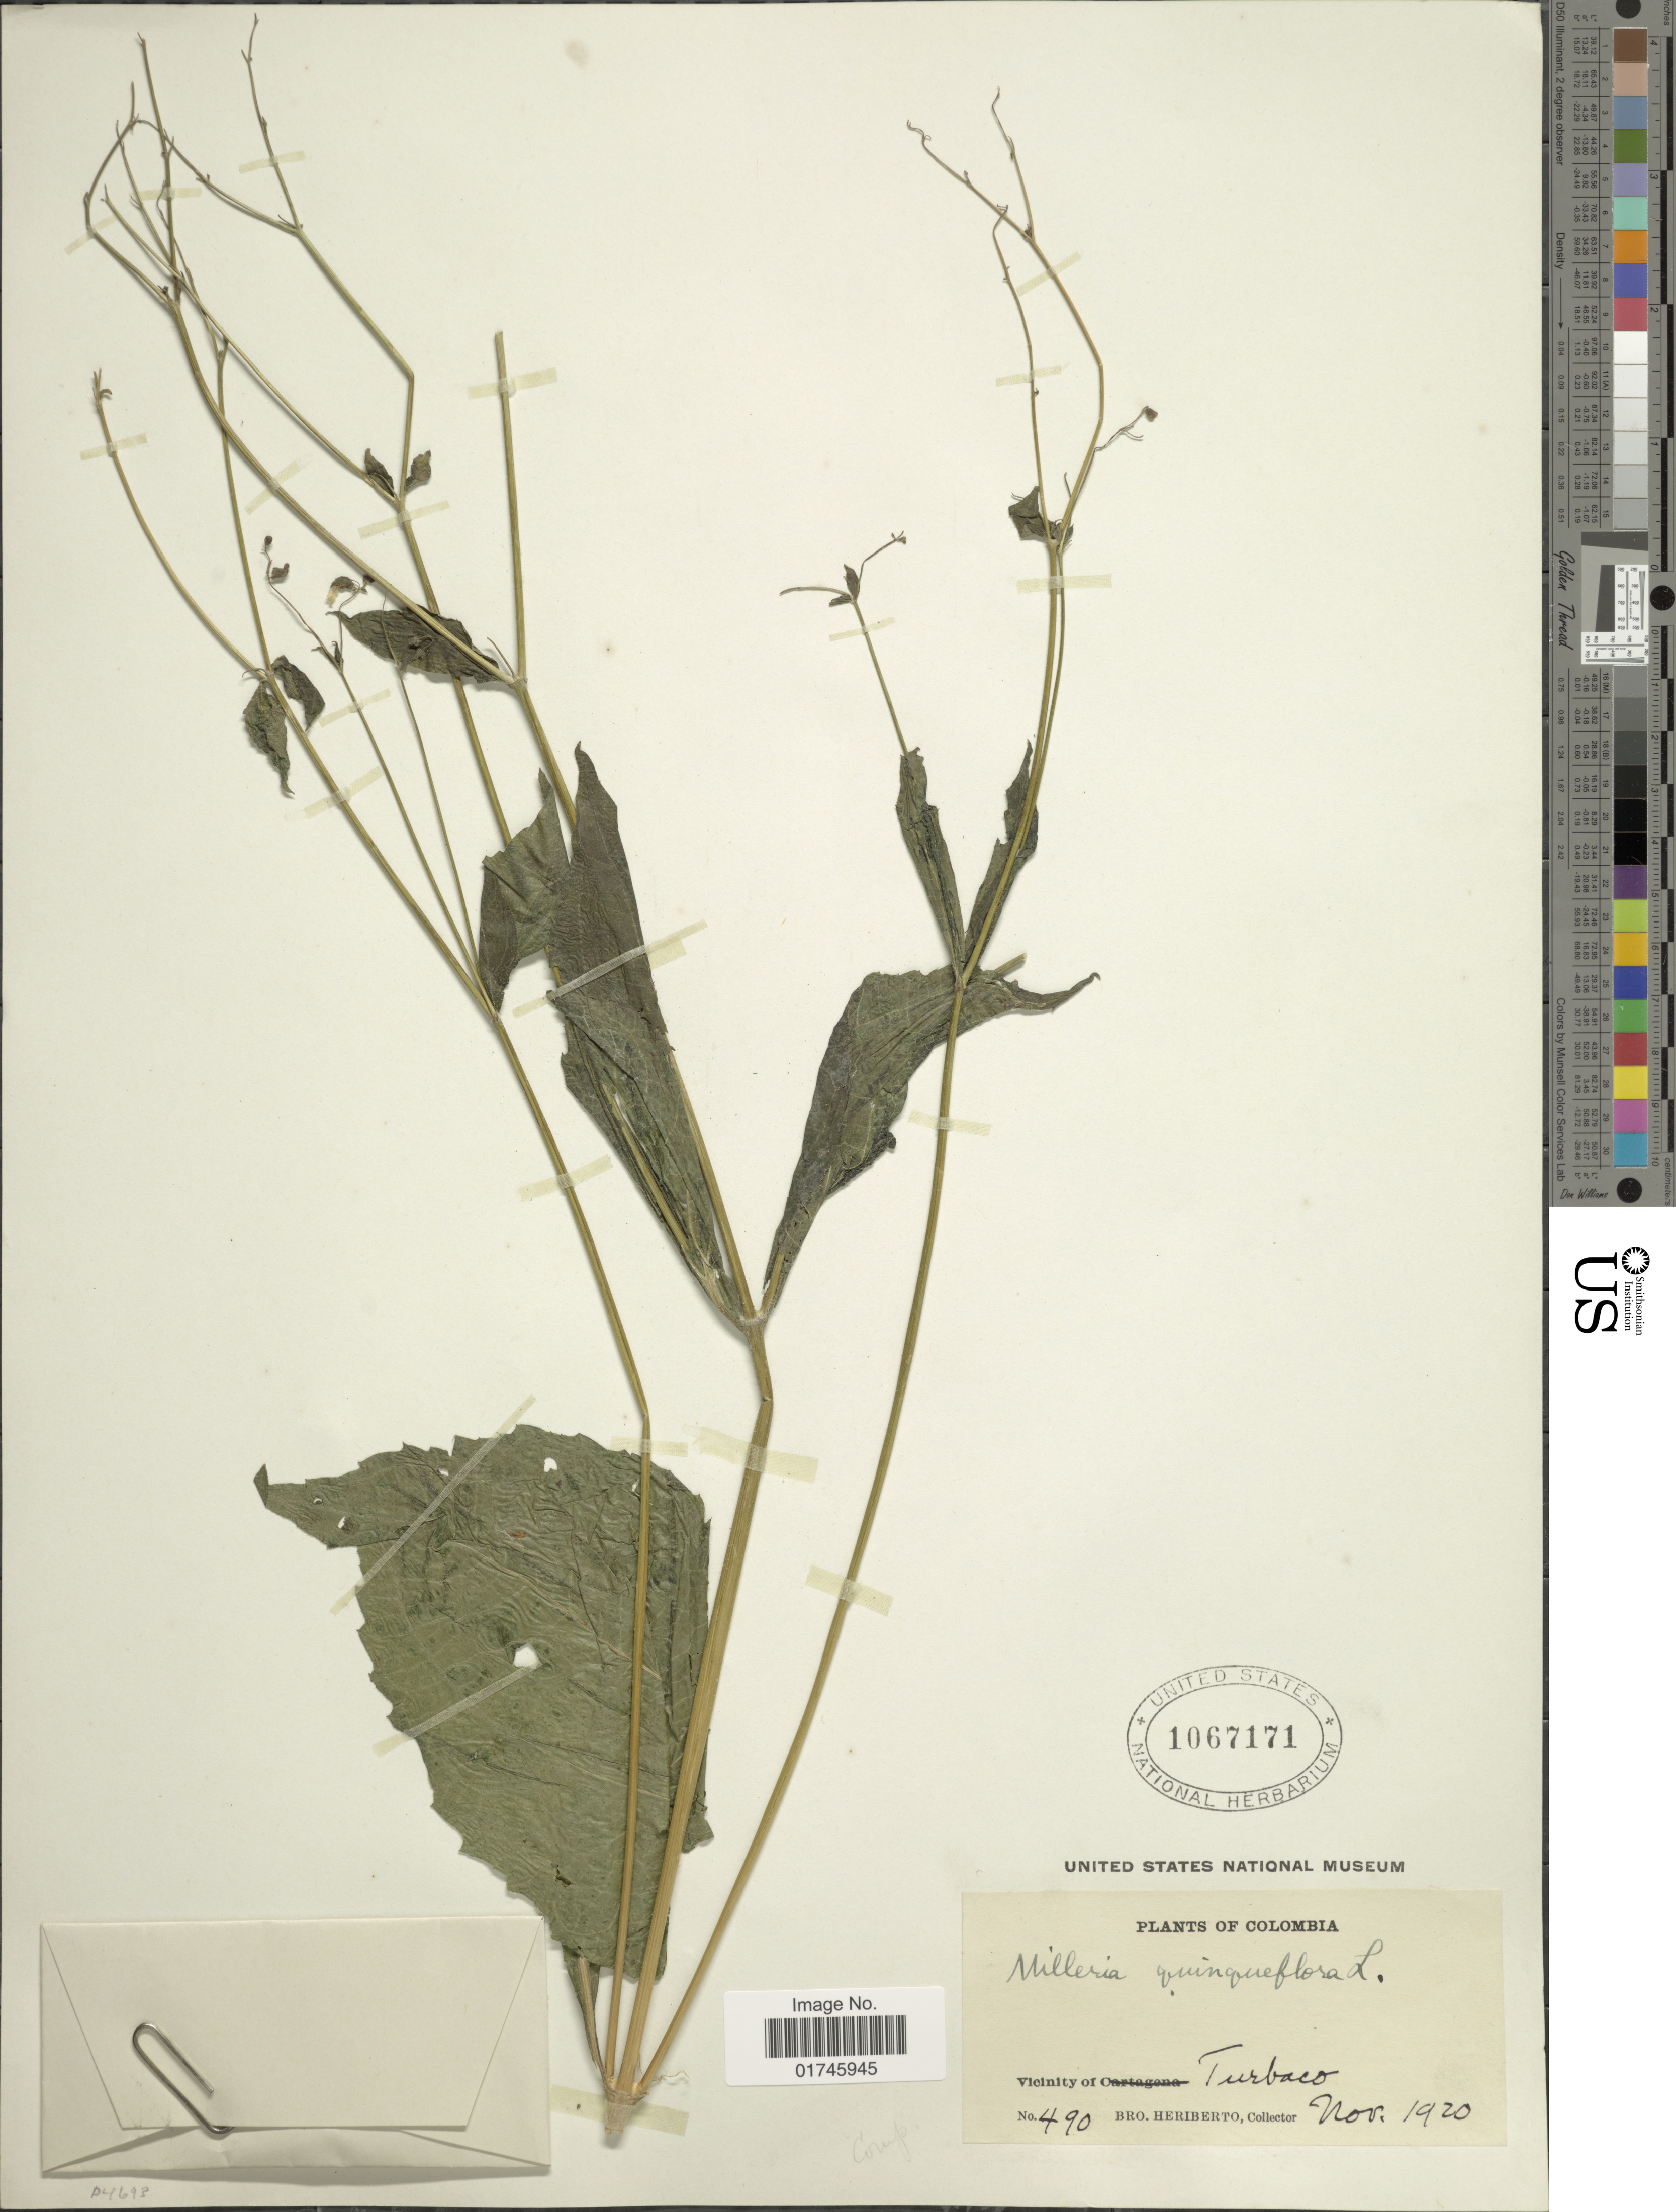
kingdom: Plantae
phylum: Tracheophyta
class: Magnoliopsida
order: Asterales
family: Asteraceae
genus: Milleria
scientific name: Milleria quinqueflora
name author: L.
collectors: B. Heriberto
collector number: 490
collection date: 1920-11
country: Colombia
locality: Vicinity of Turbaco.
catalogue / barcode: US 1067171